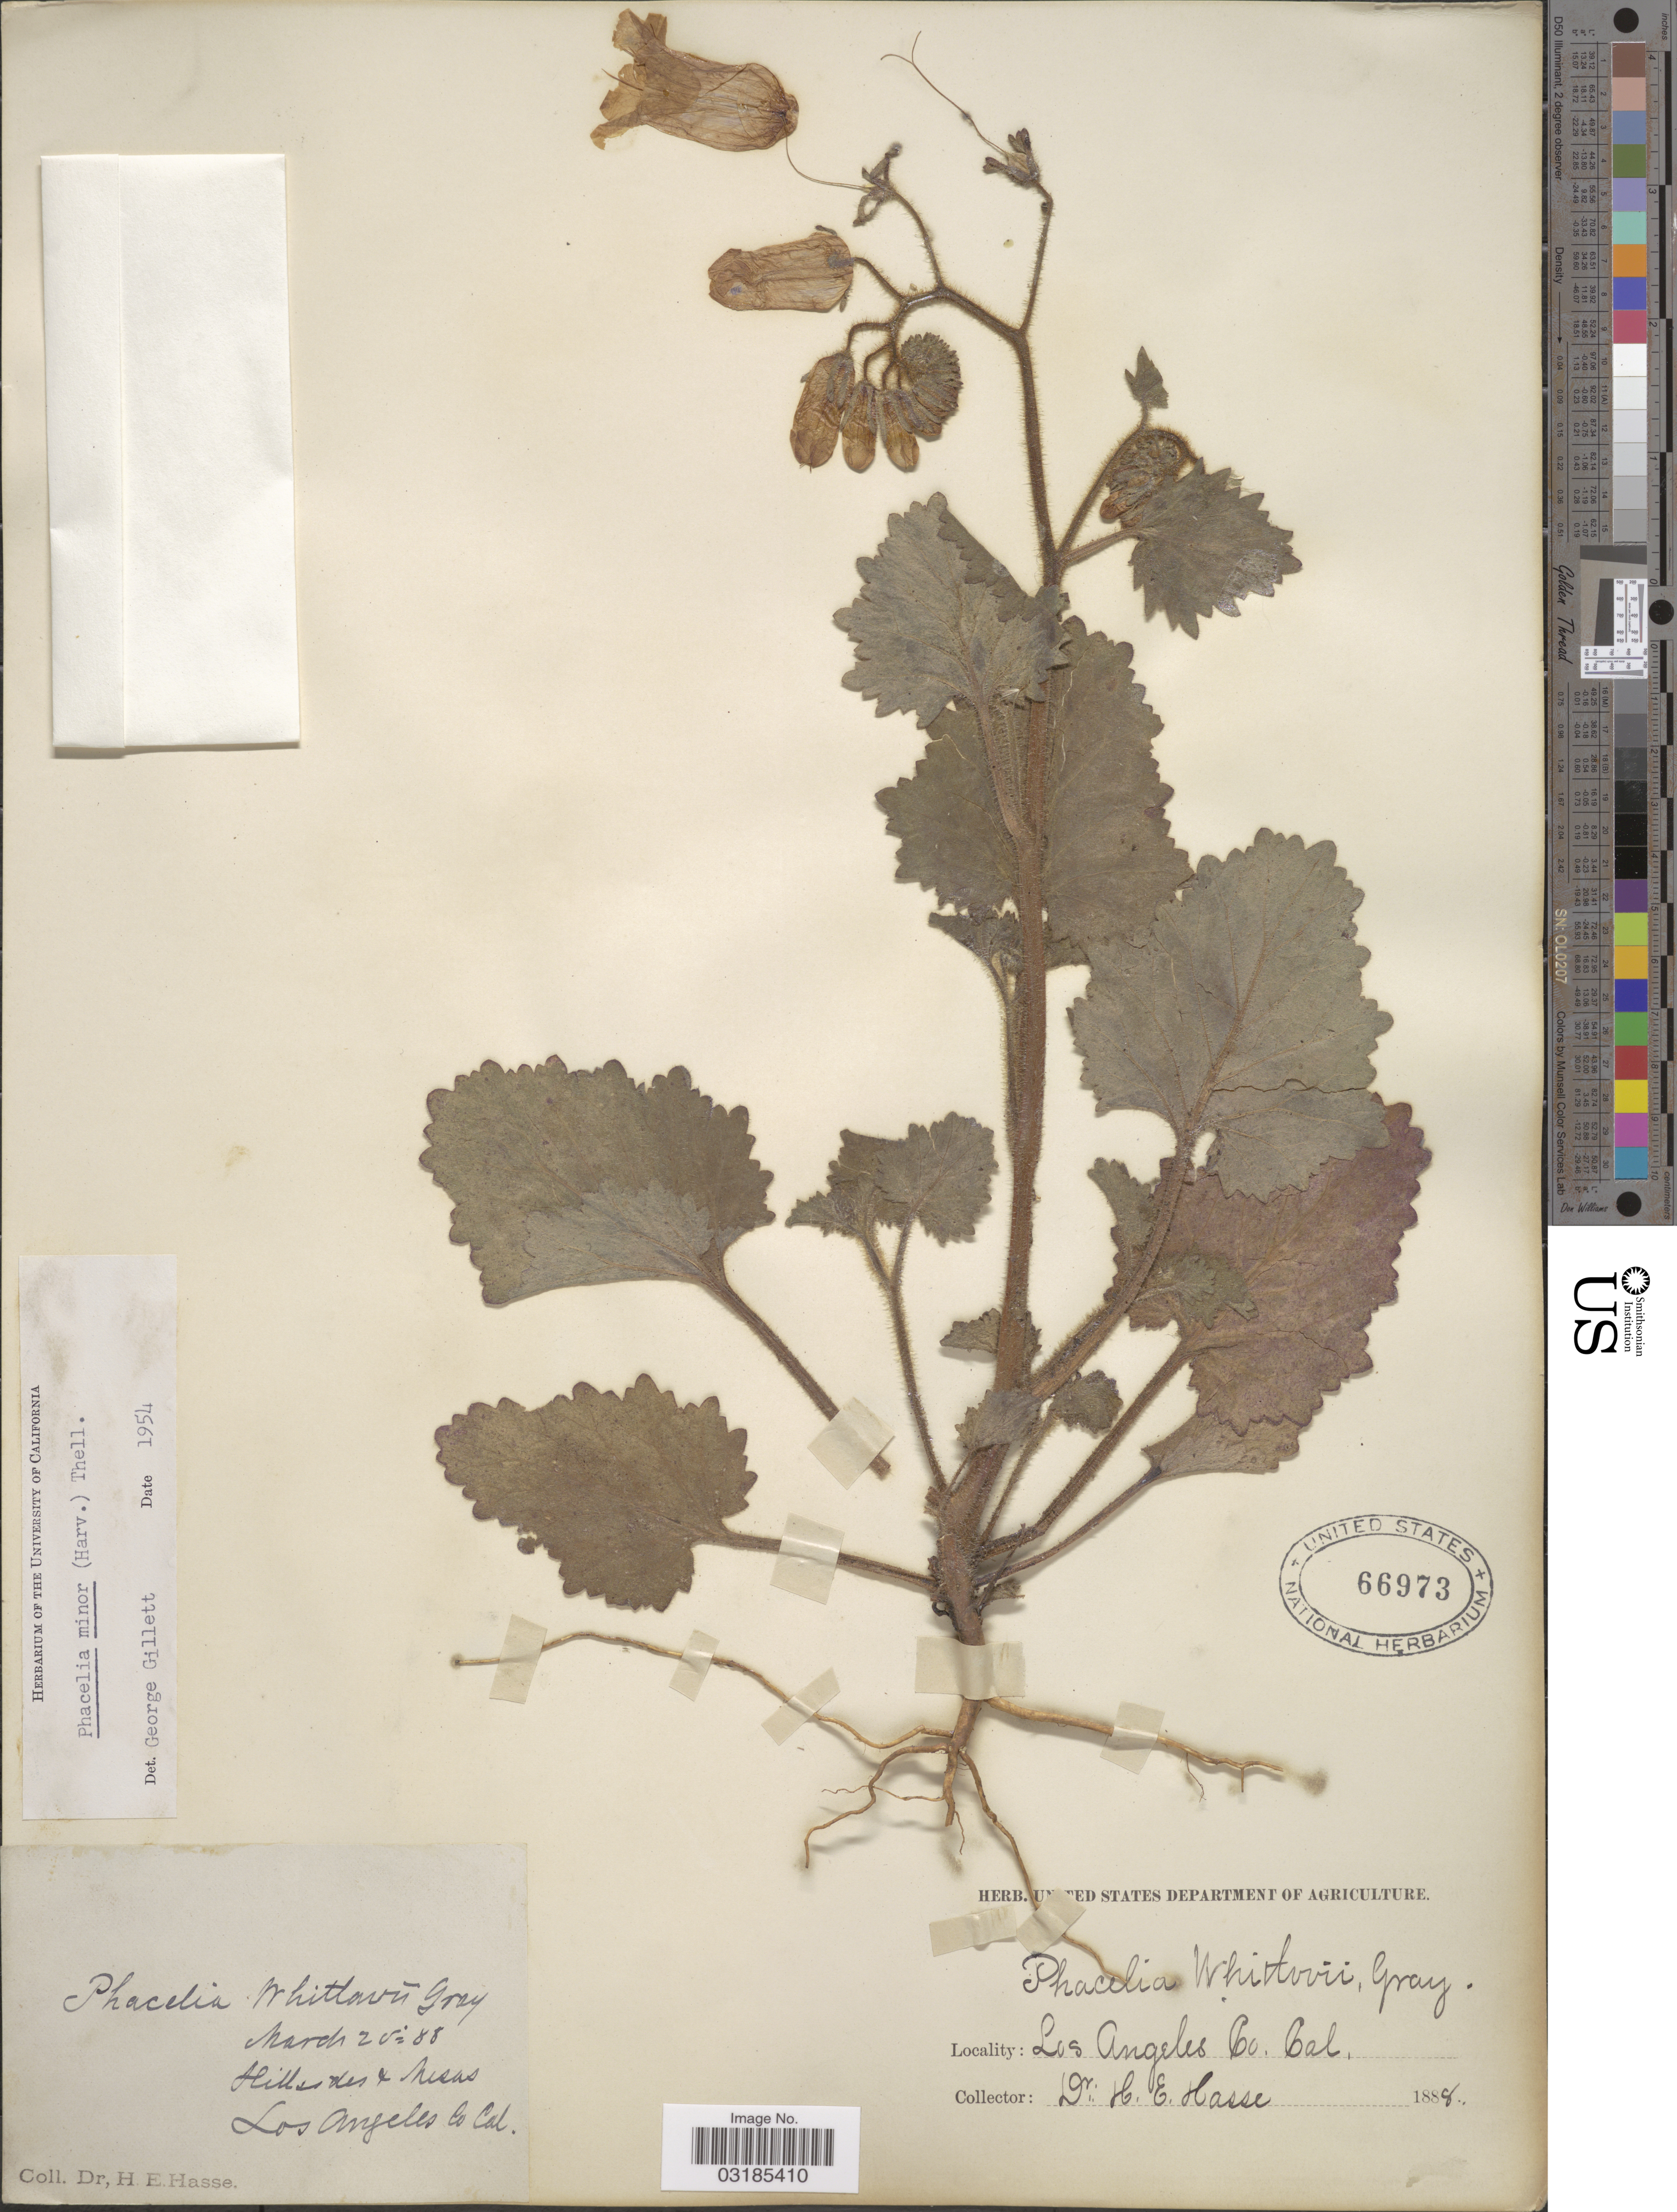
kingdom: Plantae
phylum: Tracheophyta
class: Magnoliopsida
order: Boraginales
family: Hydrophyllaceae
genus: Phacelia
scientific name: Phacelia minor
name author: (Harv.) Thell.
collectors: H. E. Hasse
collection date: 1888-03-20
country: United States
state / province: California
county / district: Los Angeles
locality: Hillsides + Mesas. Los Angeles Co.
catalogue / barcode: US 66973